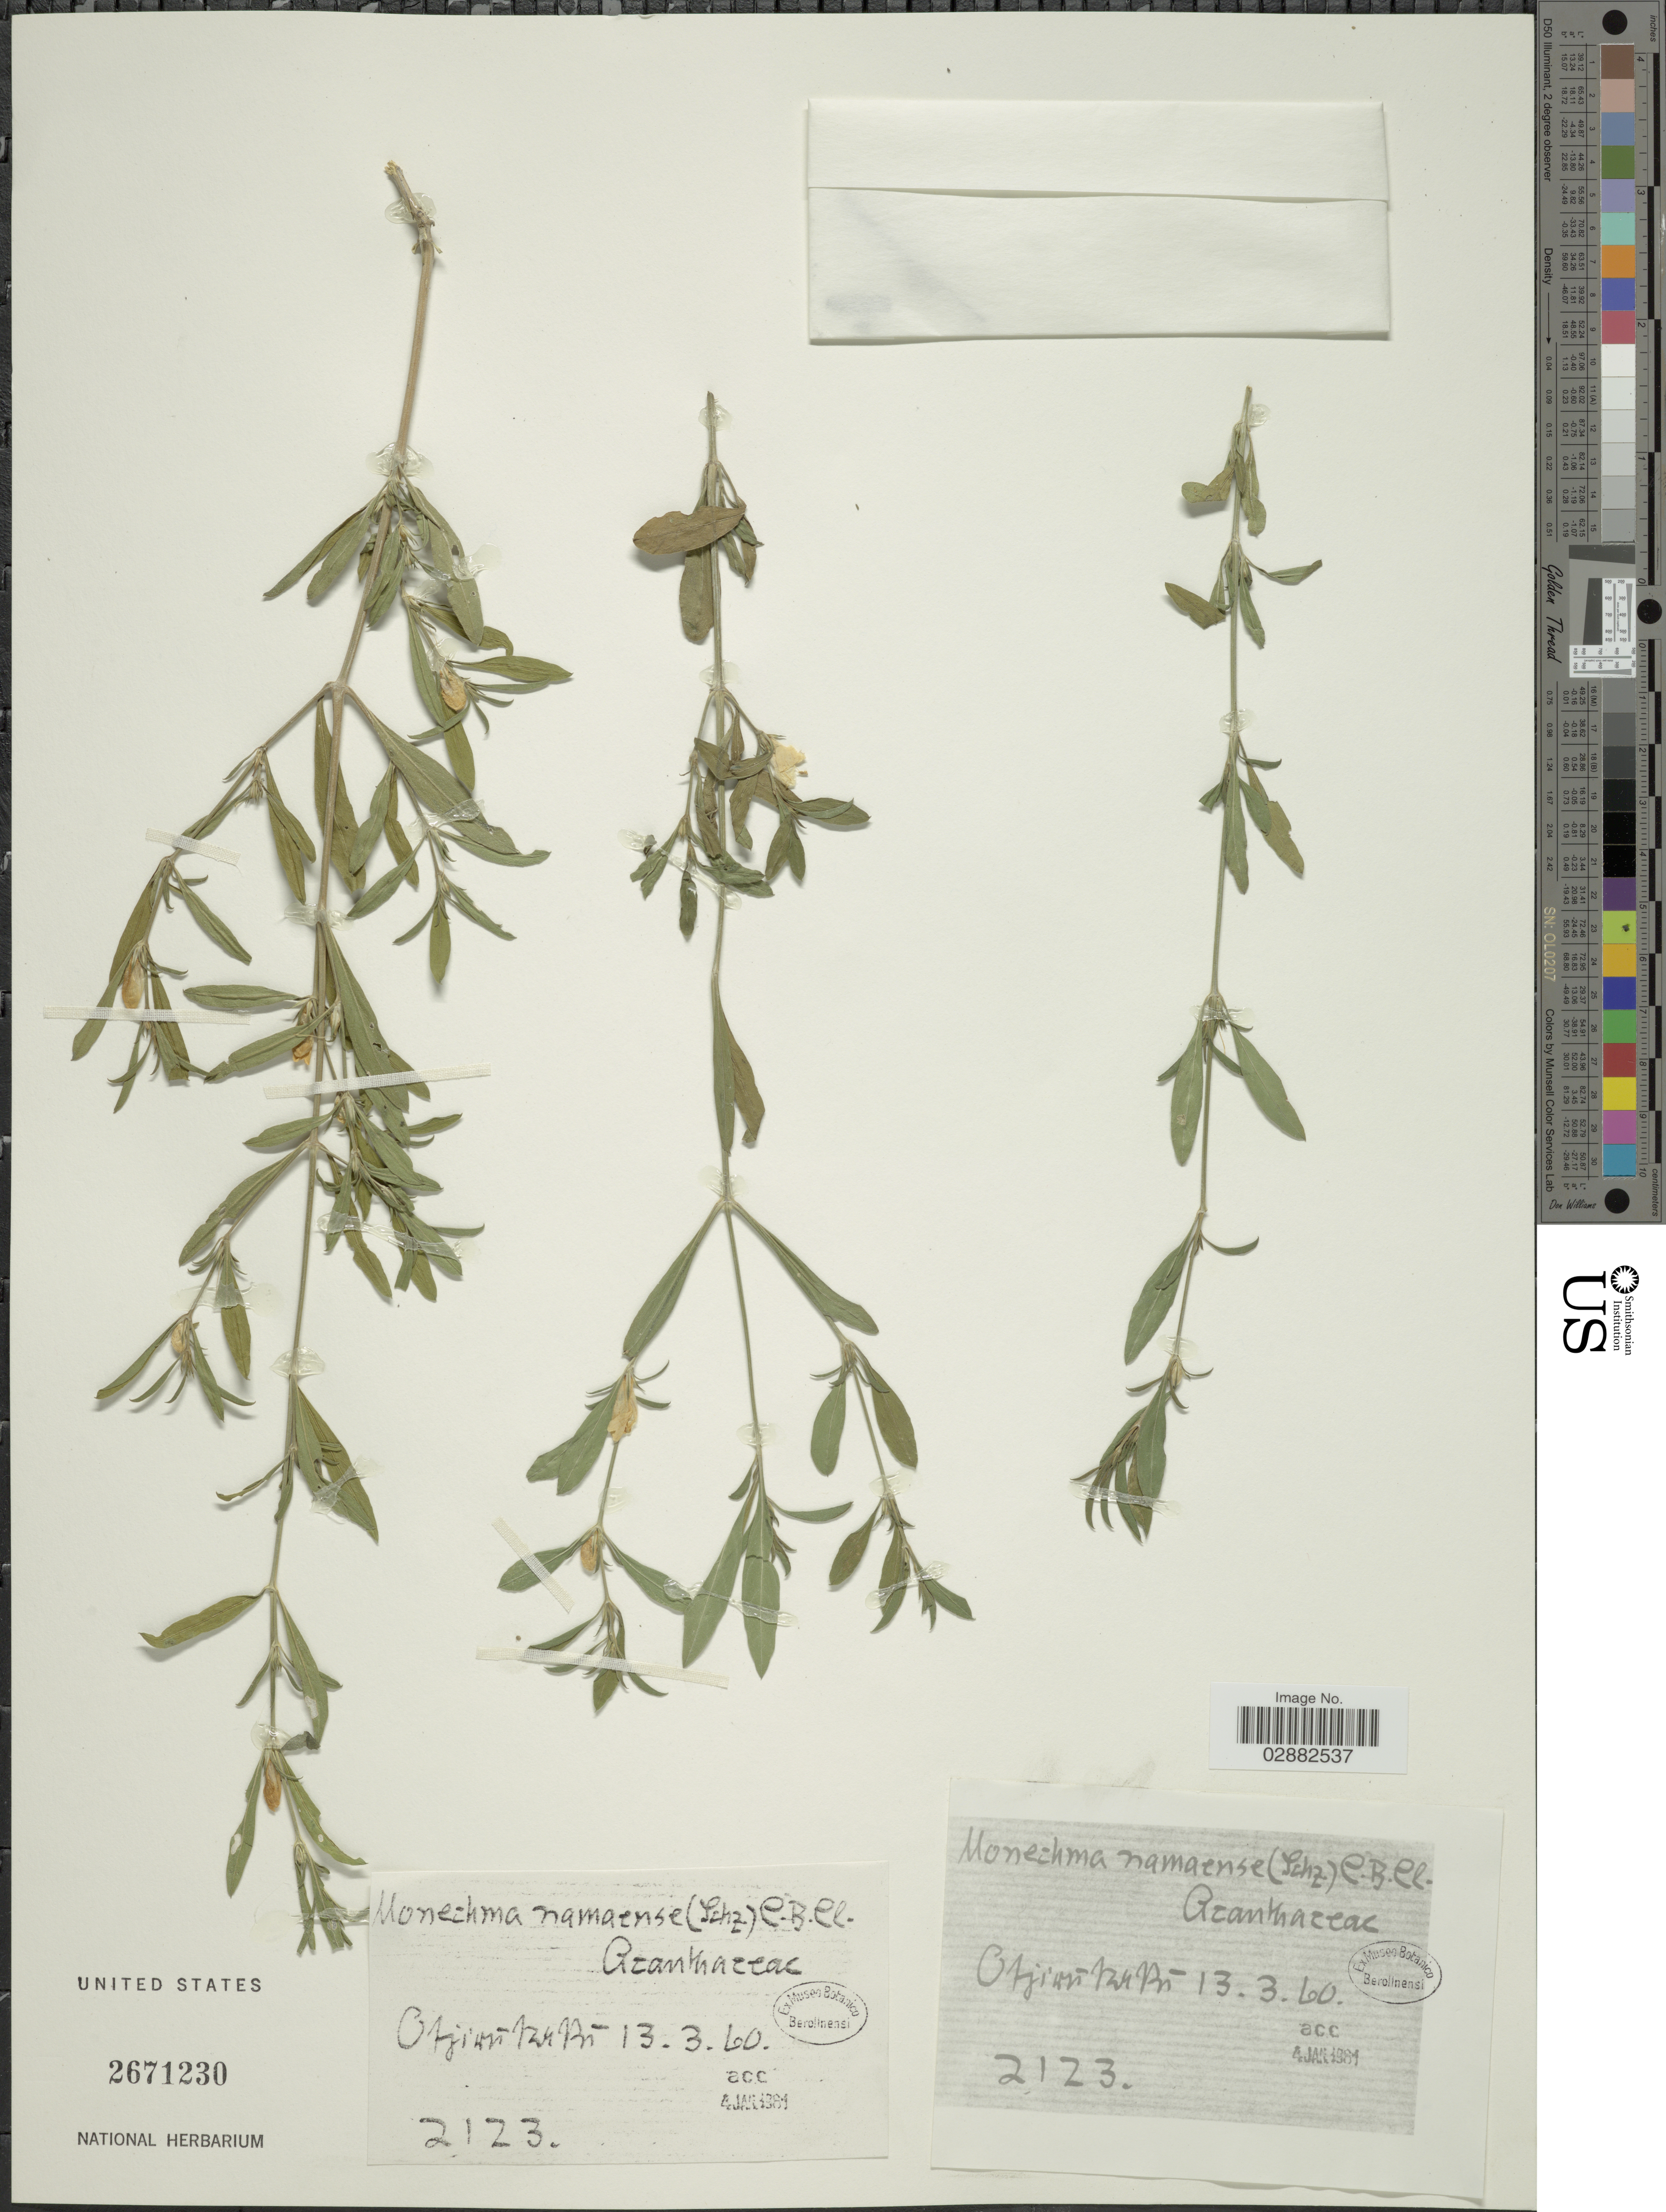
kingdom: Plantae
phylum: Tracheophyta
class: Magnoliopsida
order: Lamiales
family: Acanthaceae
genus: Justicia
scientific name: Justicia namaensis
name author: Schinz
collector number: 2123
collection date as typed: Transcribed d/m/y: 13/3/60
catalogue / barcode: US 2671230